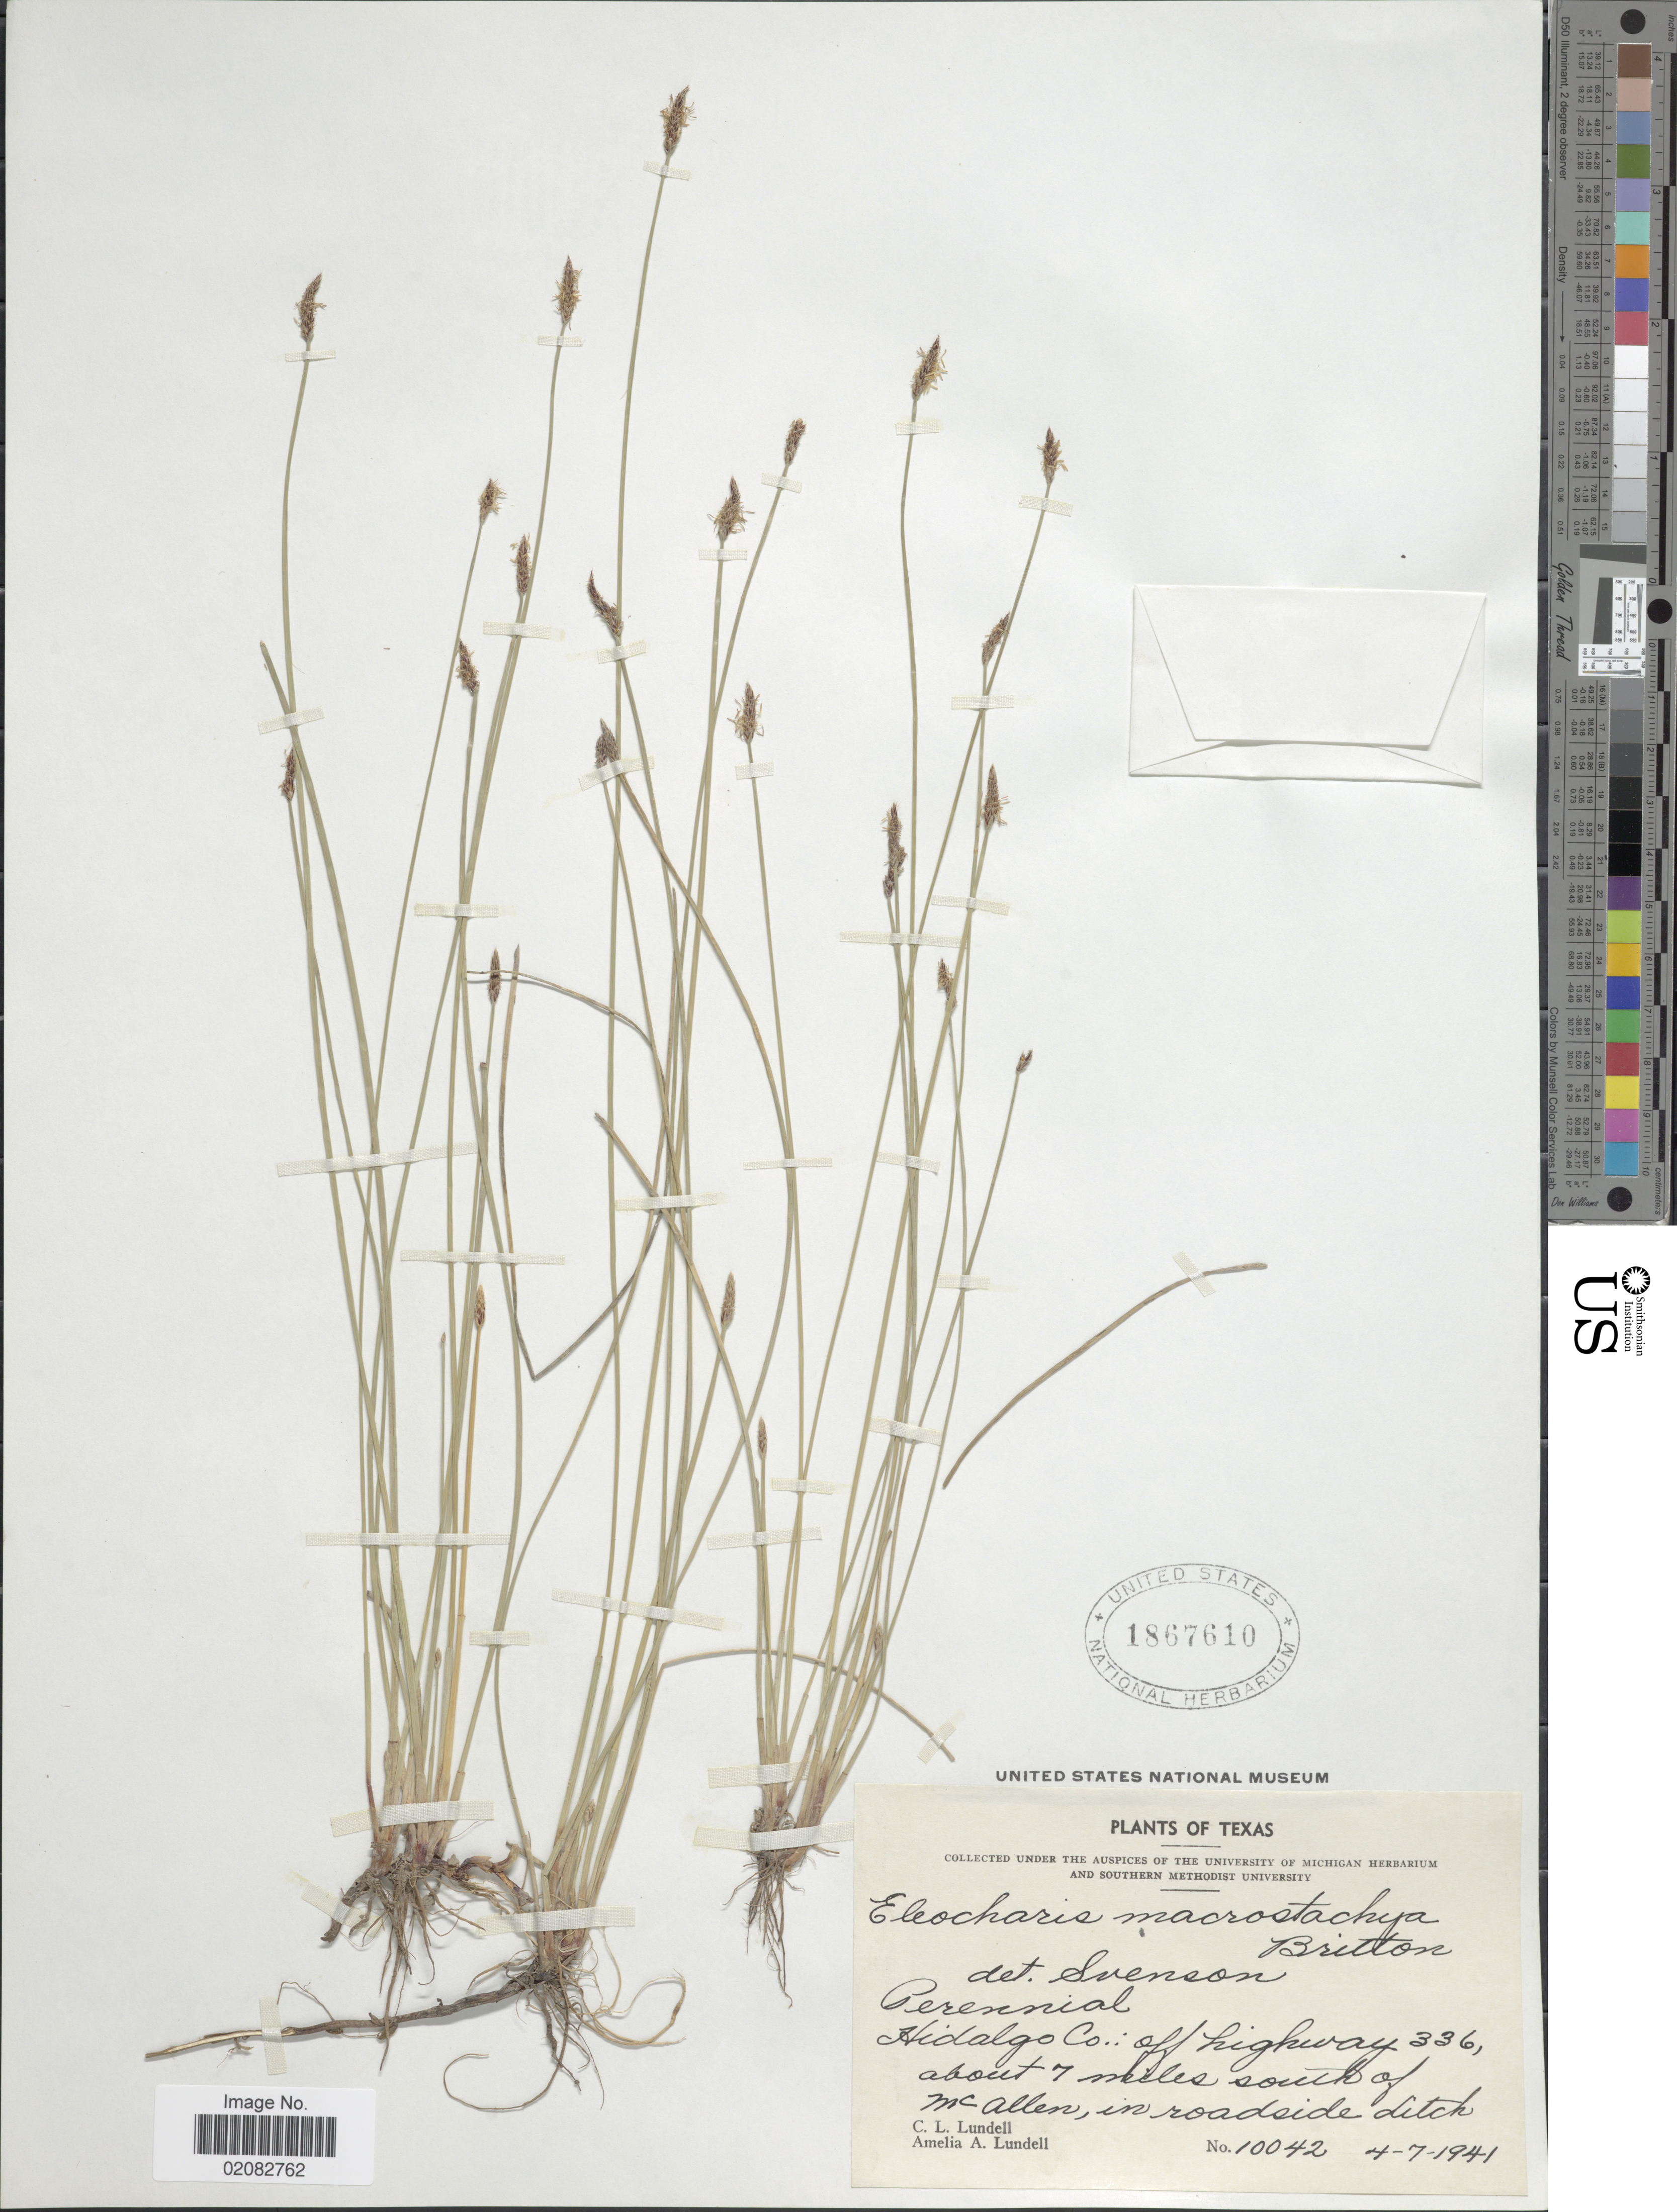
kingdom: Plantae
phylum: Tracheophyta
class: Liliopsida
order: Poales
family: Cyperaceae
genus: Eleocharis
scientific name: Eleocharis macrostachya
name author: Britton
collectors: C. L. Lundell & A. A. Lundell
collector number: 10042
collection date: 1941-04-07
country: United States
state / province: Texas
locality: Hidalgo Co.: Off highway 336, about 7 miles south of McAllen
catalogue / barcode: US 1867610